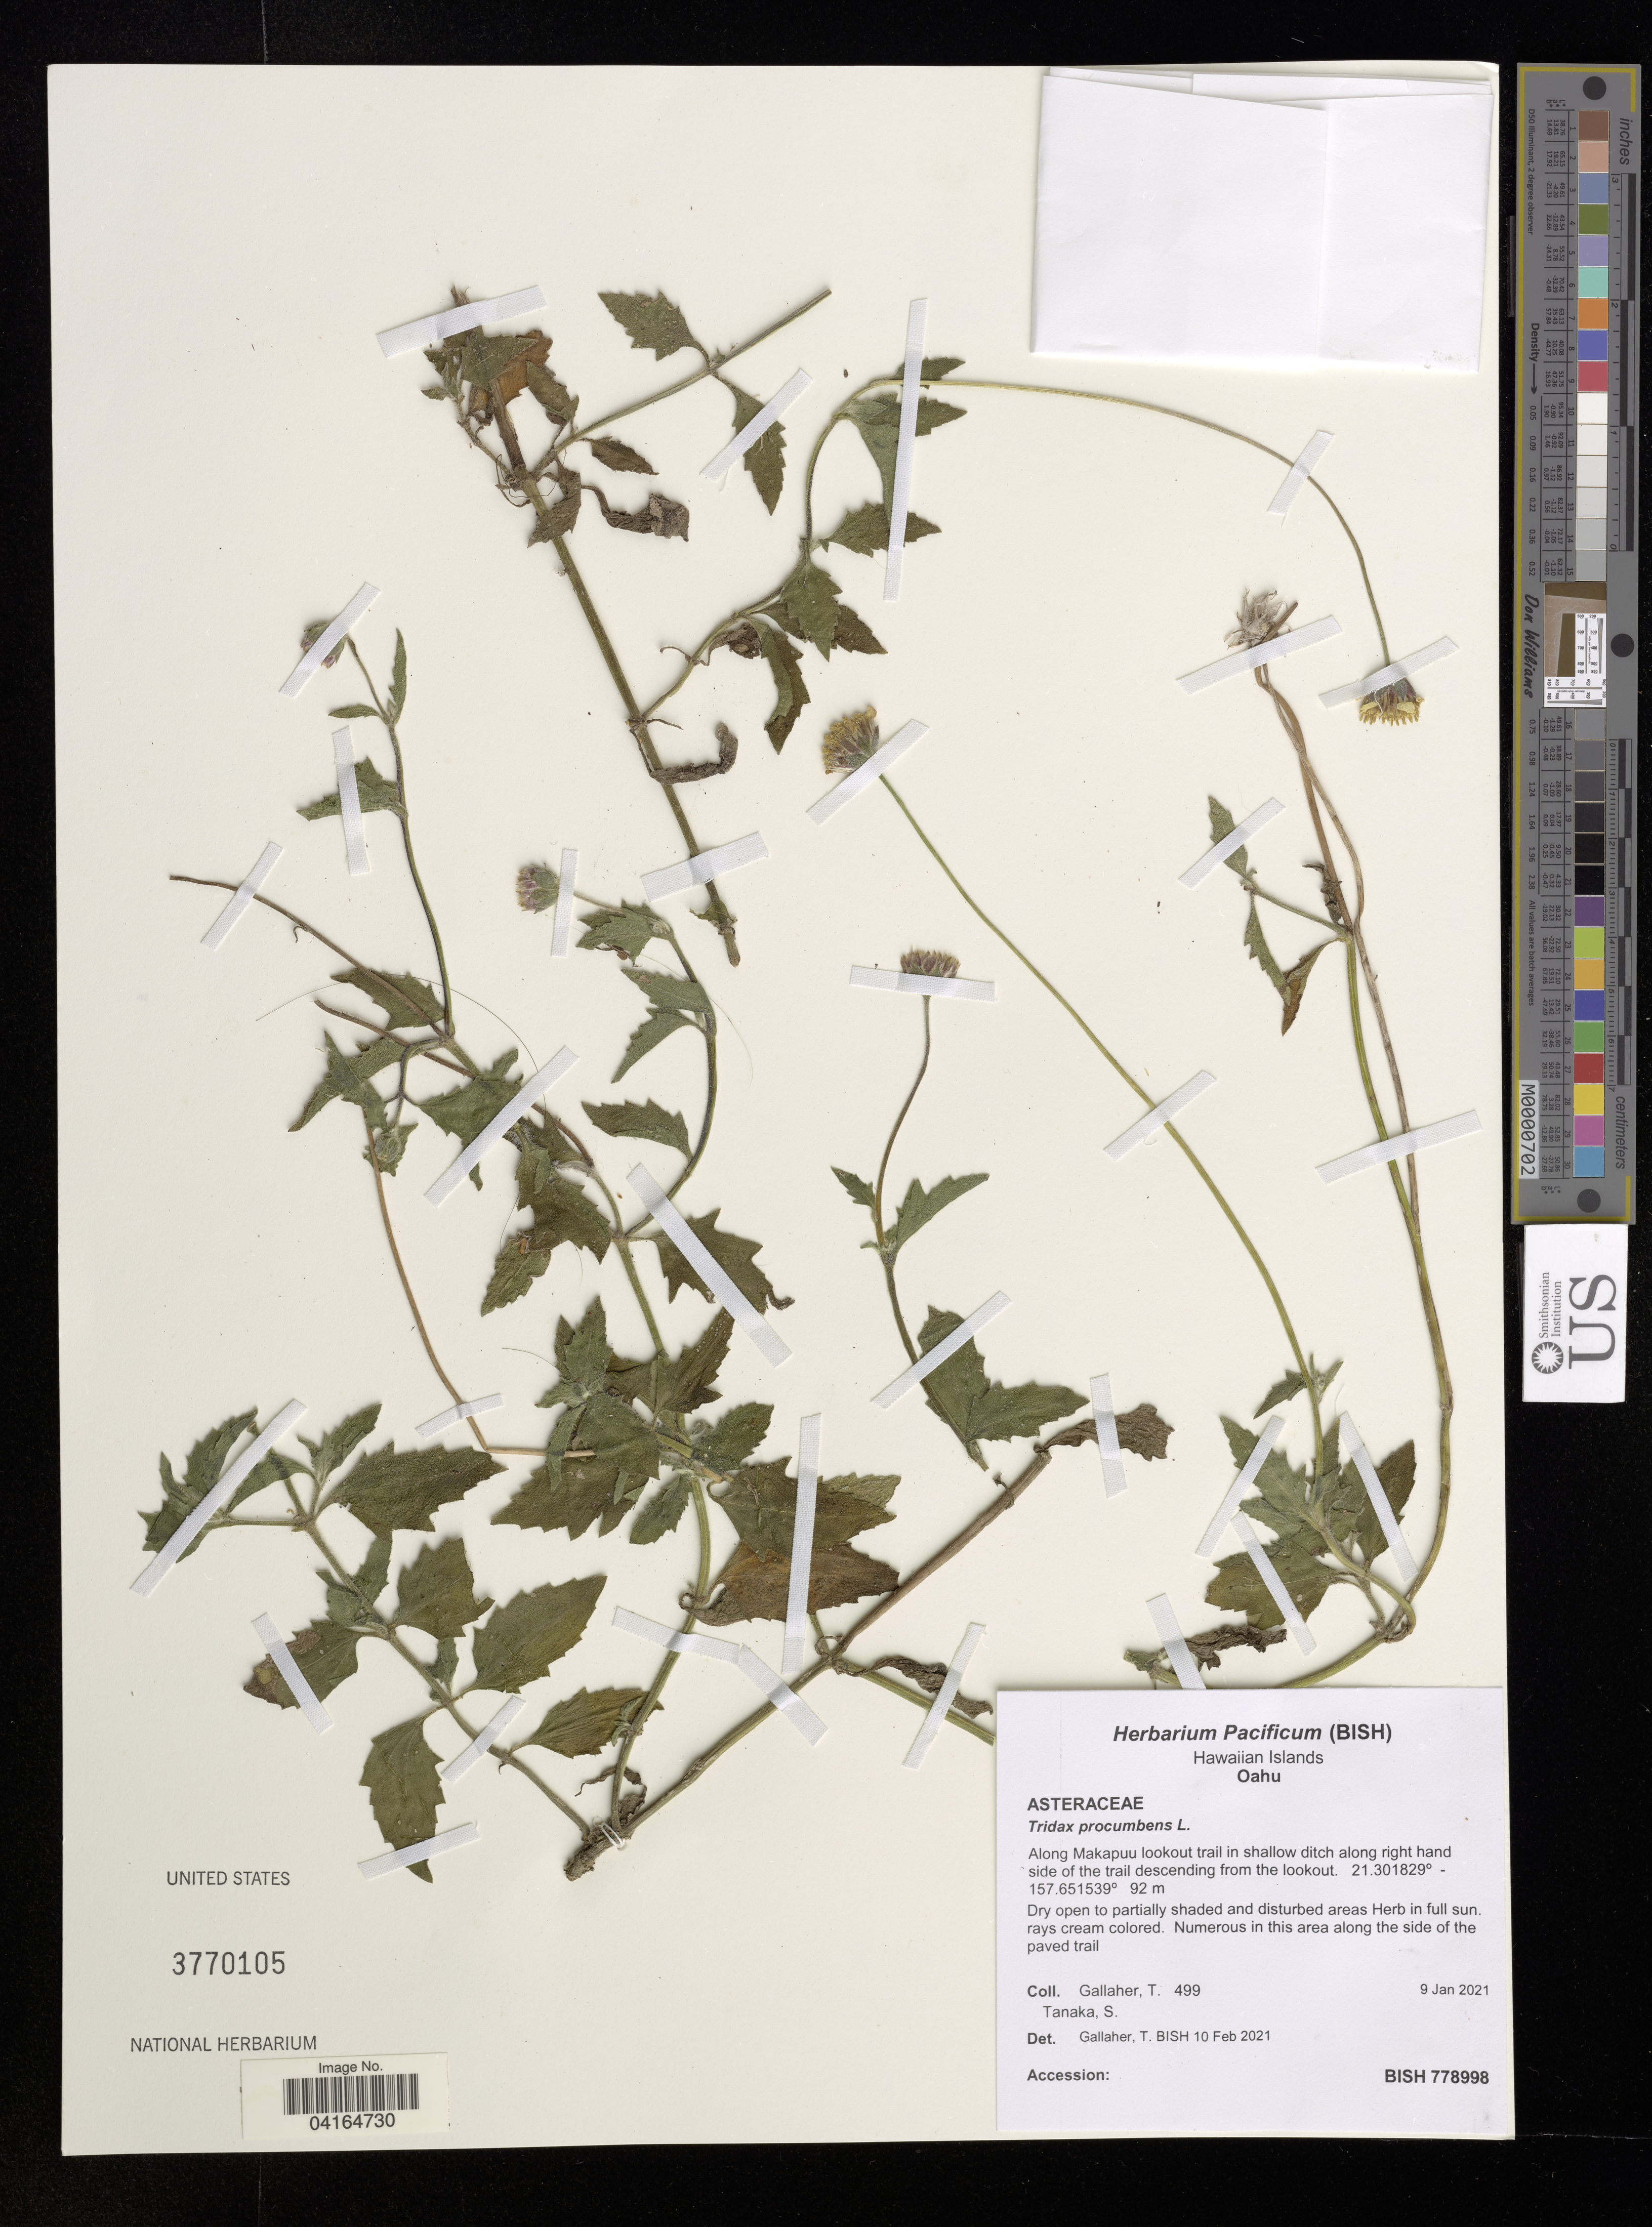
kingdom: Plantae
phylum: Tracheophyta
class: Magnoliopsida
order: Asterales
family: Asteraceae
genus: Tridax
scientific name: Tridax procumbens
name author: L.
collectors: T. Gallaher & S. Tanaka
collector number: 499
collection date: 2021-01-09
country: United States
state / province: Hawaii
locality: Hawaiian Islands. Oahu. Along Makapuu lookout trail in shallow ditch along right hand side of the trail descending from the lookout.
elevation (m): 92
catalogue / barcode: US 3770105